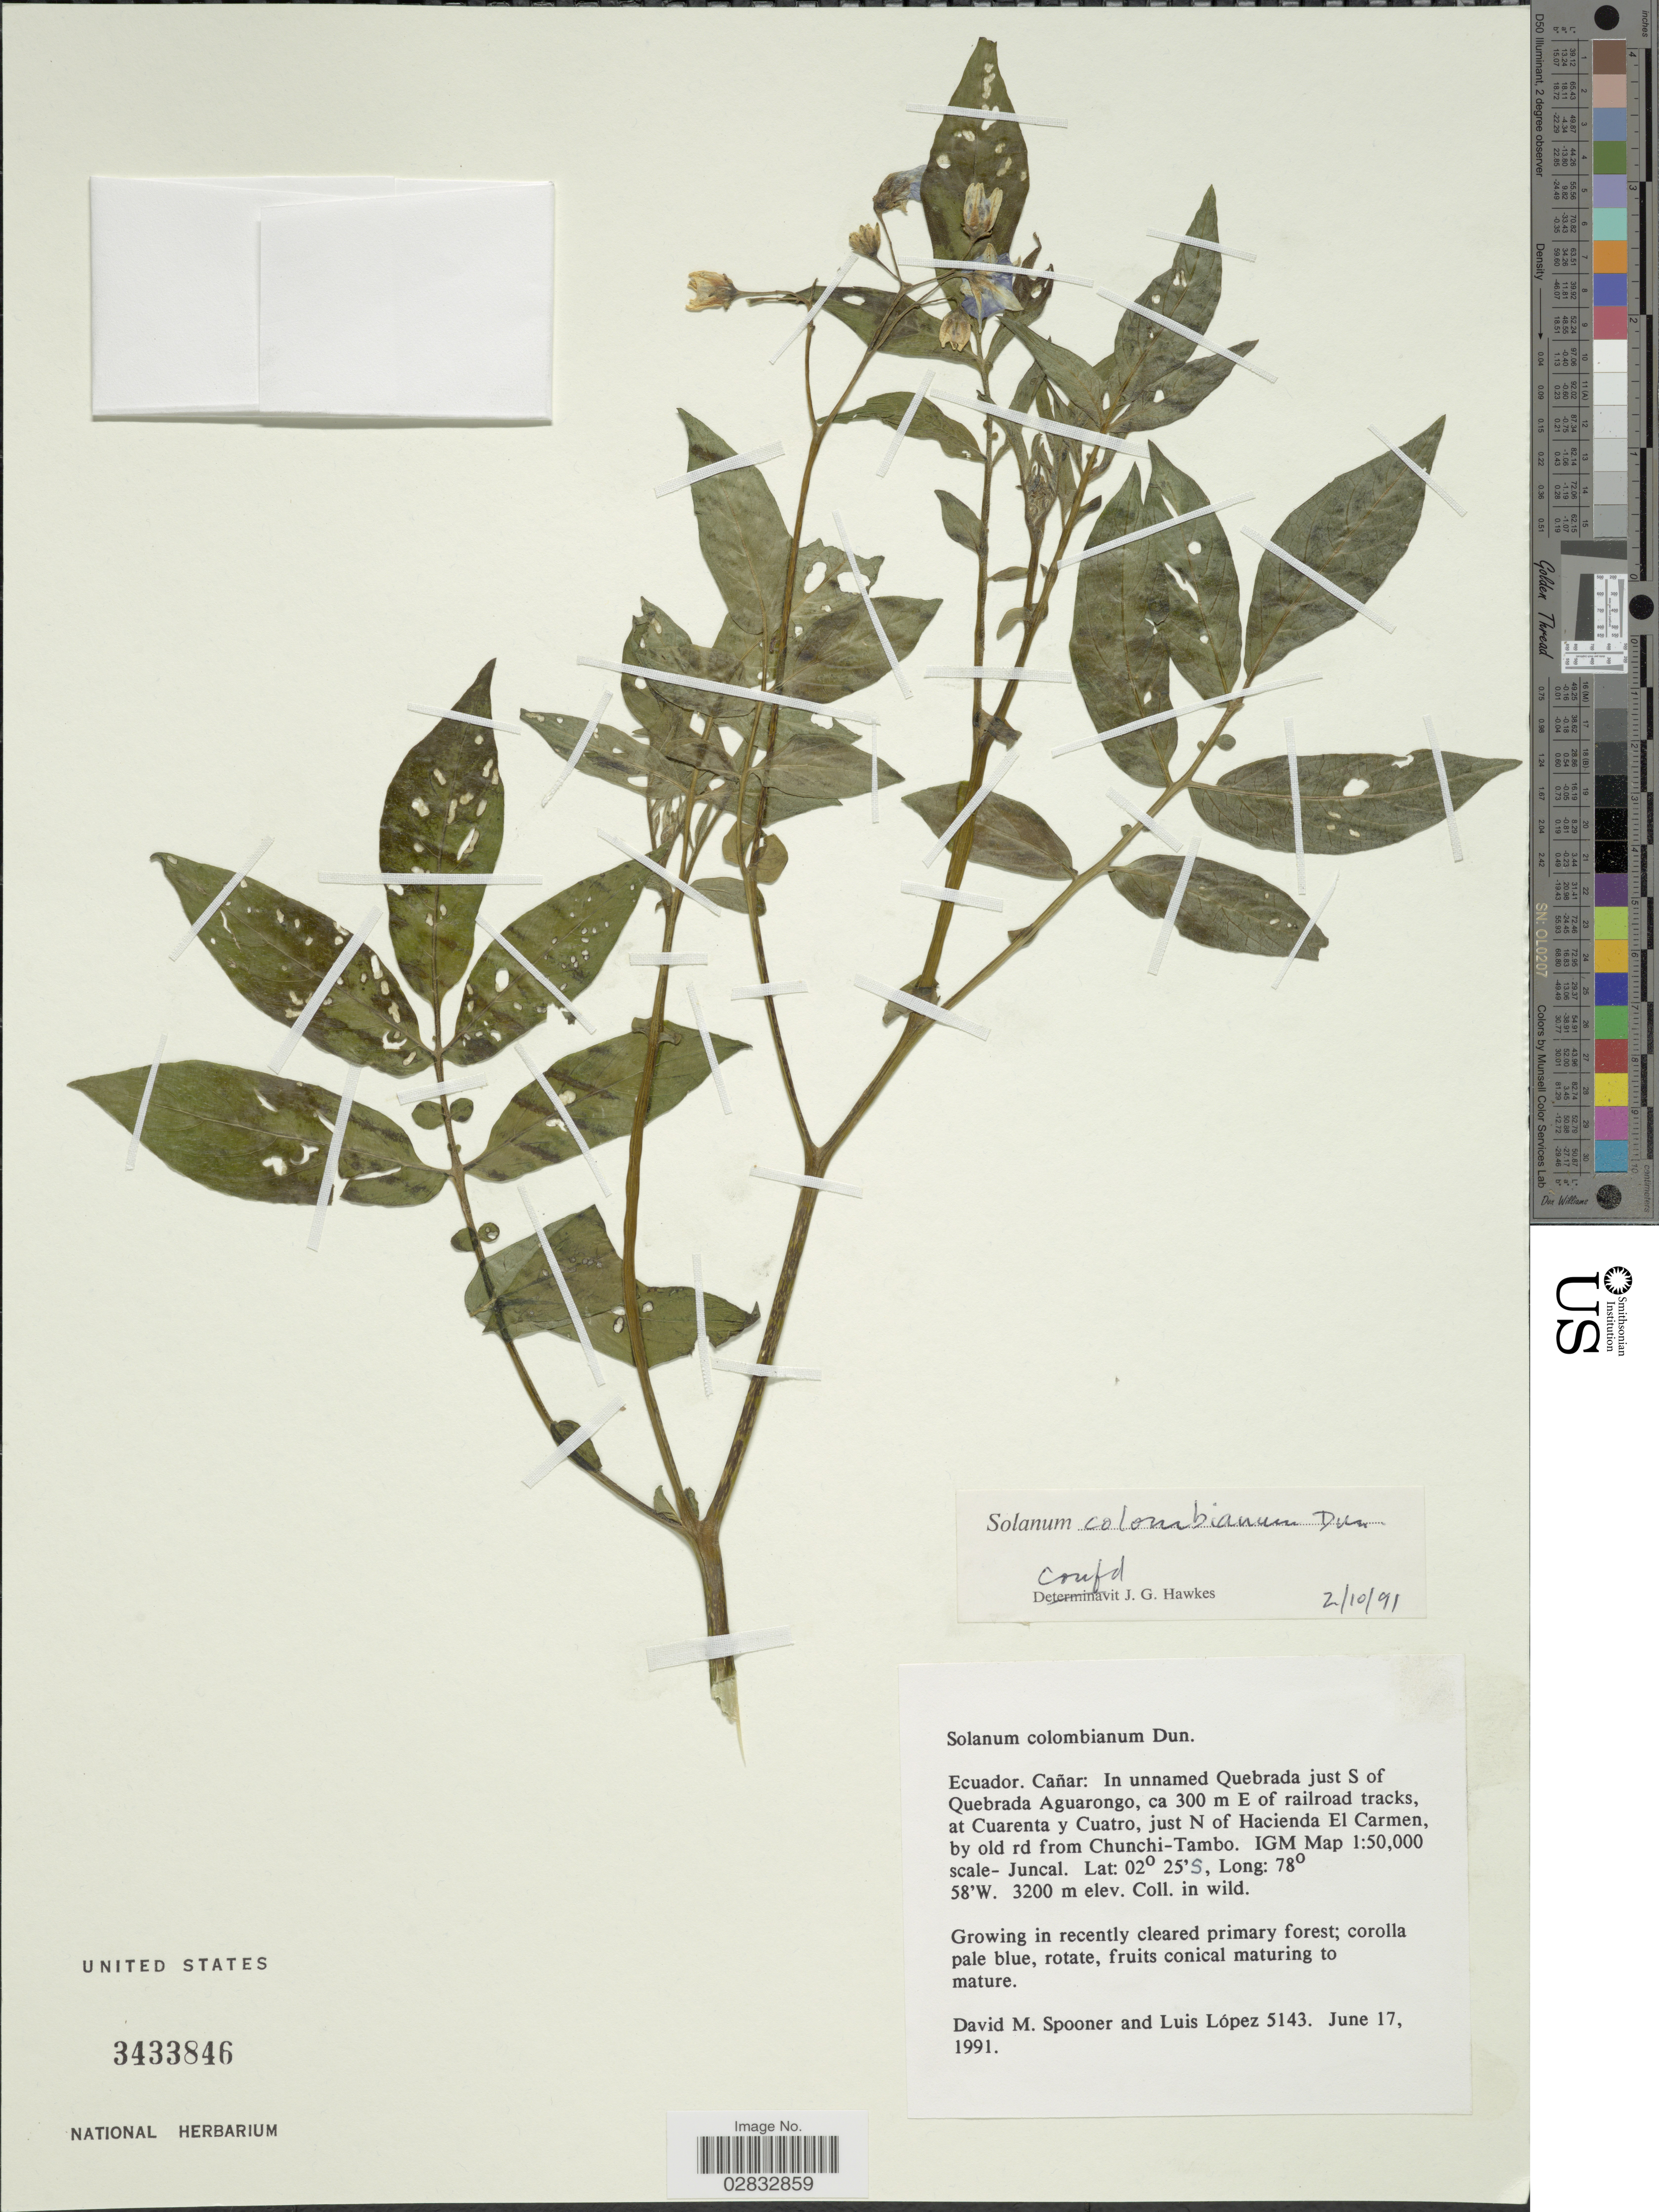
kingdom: Plantae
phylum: Tracheophyta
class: Magnoliopsida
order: Solanales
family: Solanaceae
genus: Solanum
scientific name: Solanum colombianum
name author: Dunal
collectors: D. Spooner & L. López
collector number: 5143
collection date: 1991-06-17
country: Ecuador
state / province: Cañar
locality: In unnamed Quebrada just S of Quebrada Aguarongo, ca 300 m E of railroad tracks, at Cuarenta y Cuatro, just N of Hacienda El Carmen, by old rd from Chunchi-Tambo. IGM Map 1: 50,000 scale- Juncal.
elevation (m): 3200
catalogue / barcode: US 3433846